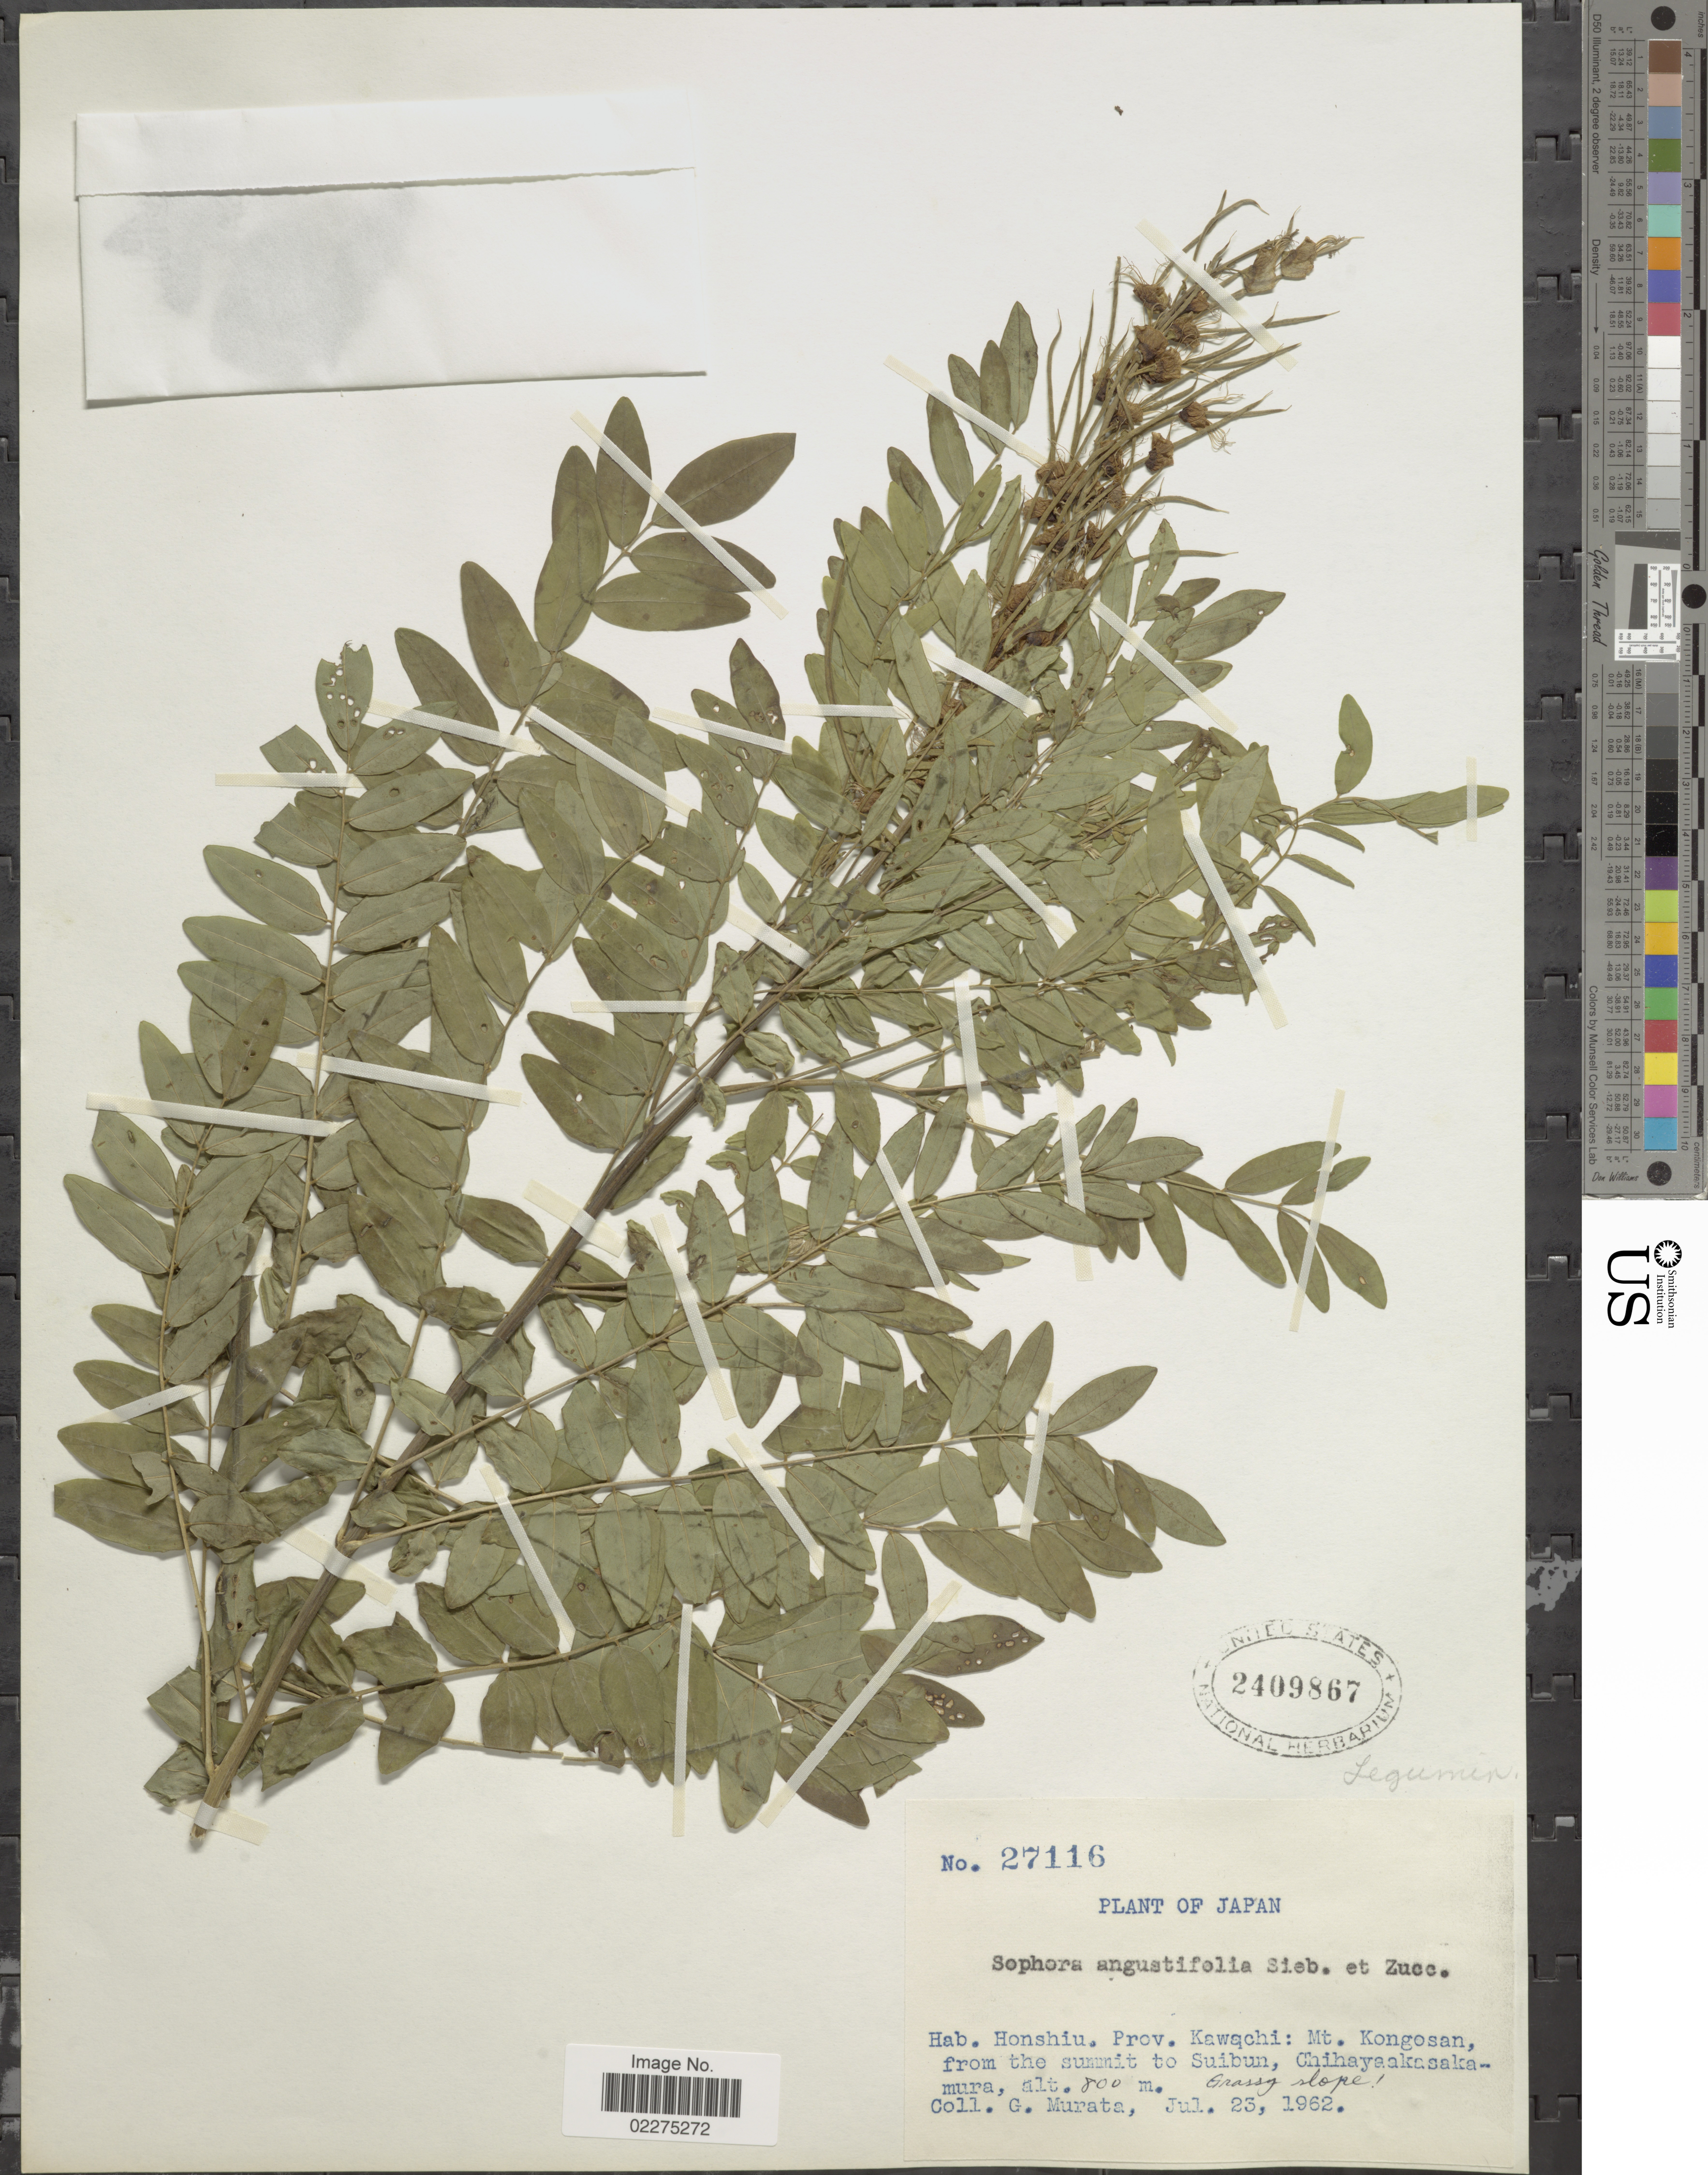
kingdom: Plantae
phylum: Tracheophyta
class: Magnoliopsida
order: Fabales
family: Fabaceae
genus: Sophora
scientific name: Sophora angustifolia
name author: Siebold & Zucc.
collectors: G. Murata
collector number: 27116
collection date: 1962-07-23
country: Japan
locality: Honshu. Prov. Kawachi: Mt. Kongosan, from the summit to Suibun, CHihayaakasaka-mura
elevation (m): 800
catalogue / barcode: US 2409867